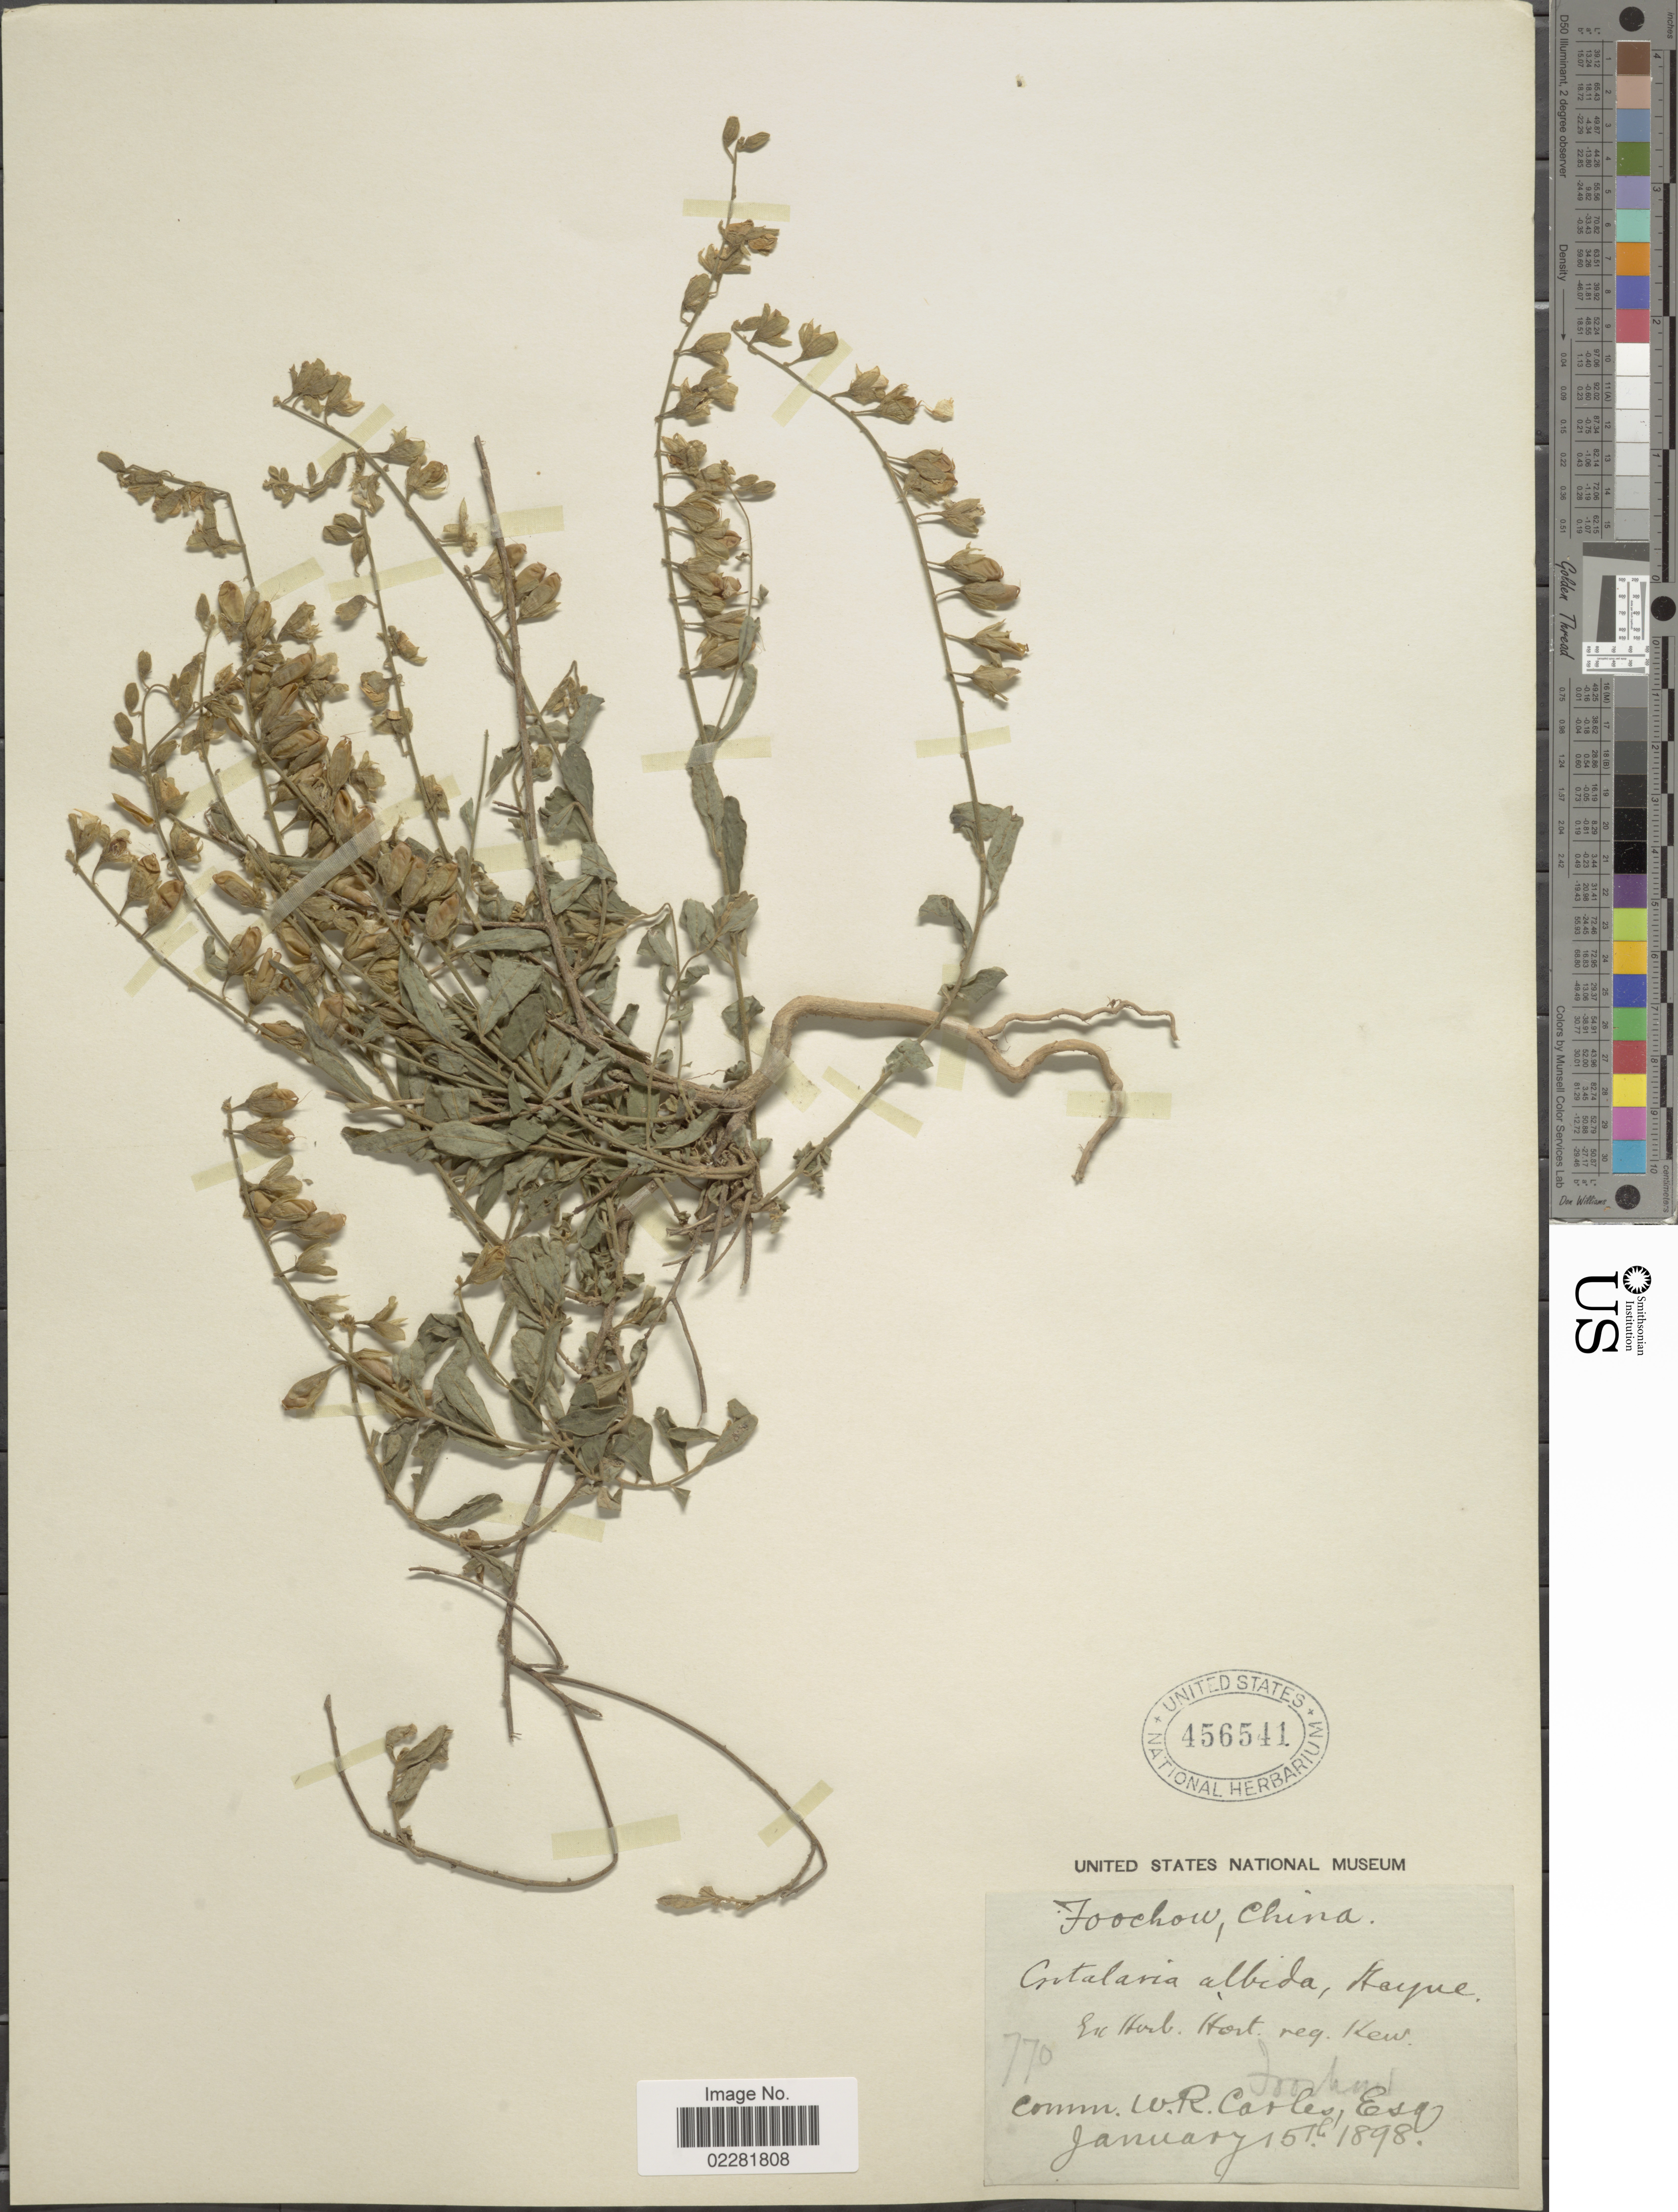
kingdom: Plantae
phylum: Tracheophyta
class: Magnoliopsida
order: Fabales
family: Fabaceae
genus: Crotalaria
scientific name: Crotalaria albida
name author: B. Heyne ex Roth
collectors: ex herb. Hort. Reg. Kew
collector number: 770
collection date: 1898-01-15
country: China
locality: Foochow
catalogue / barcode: US 456541